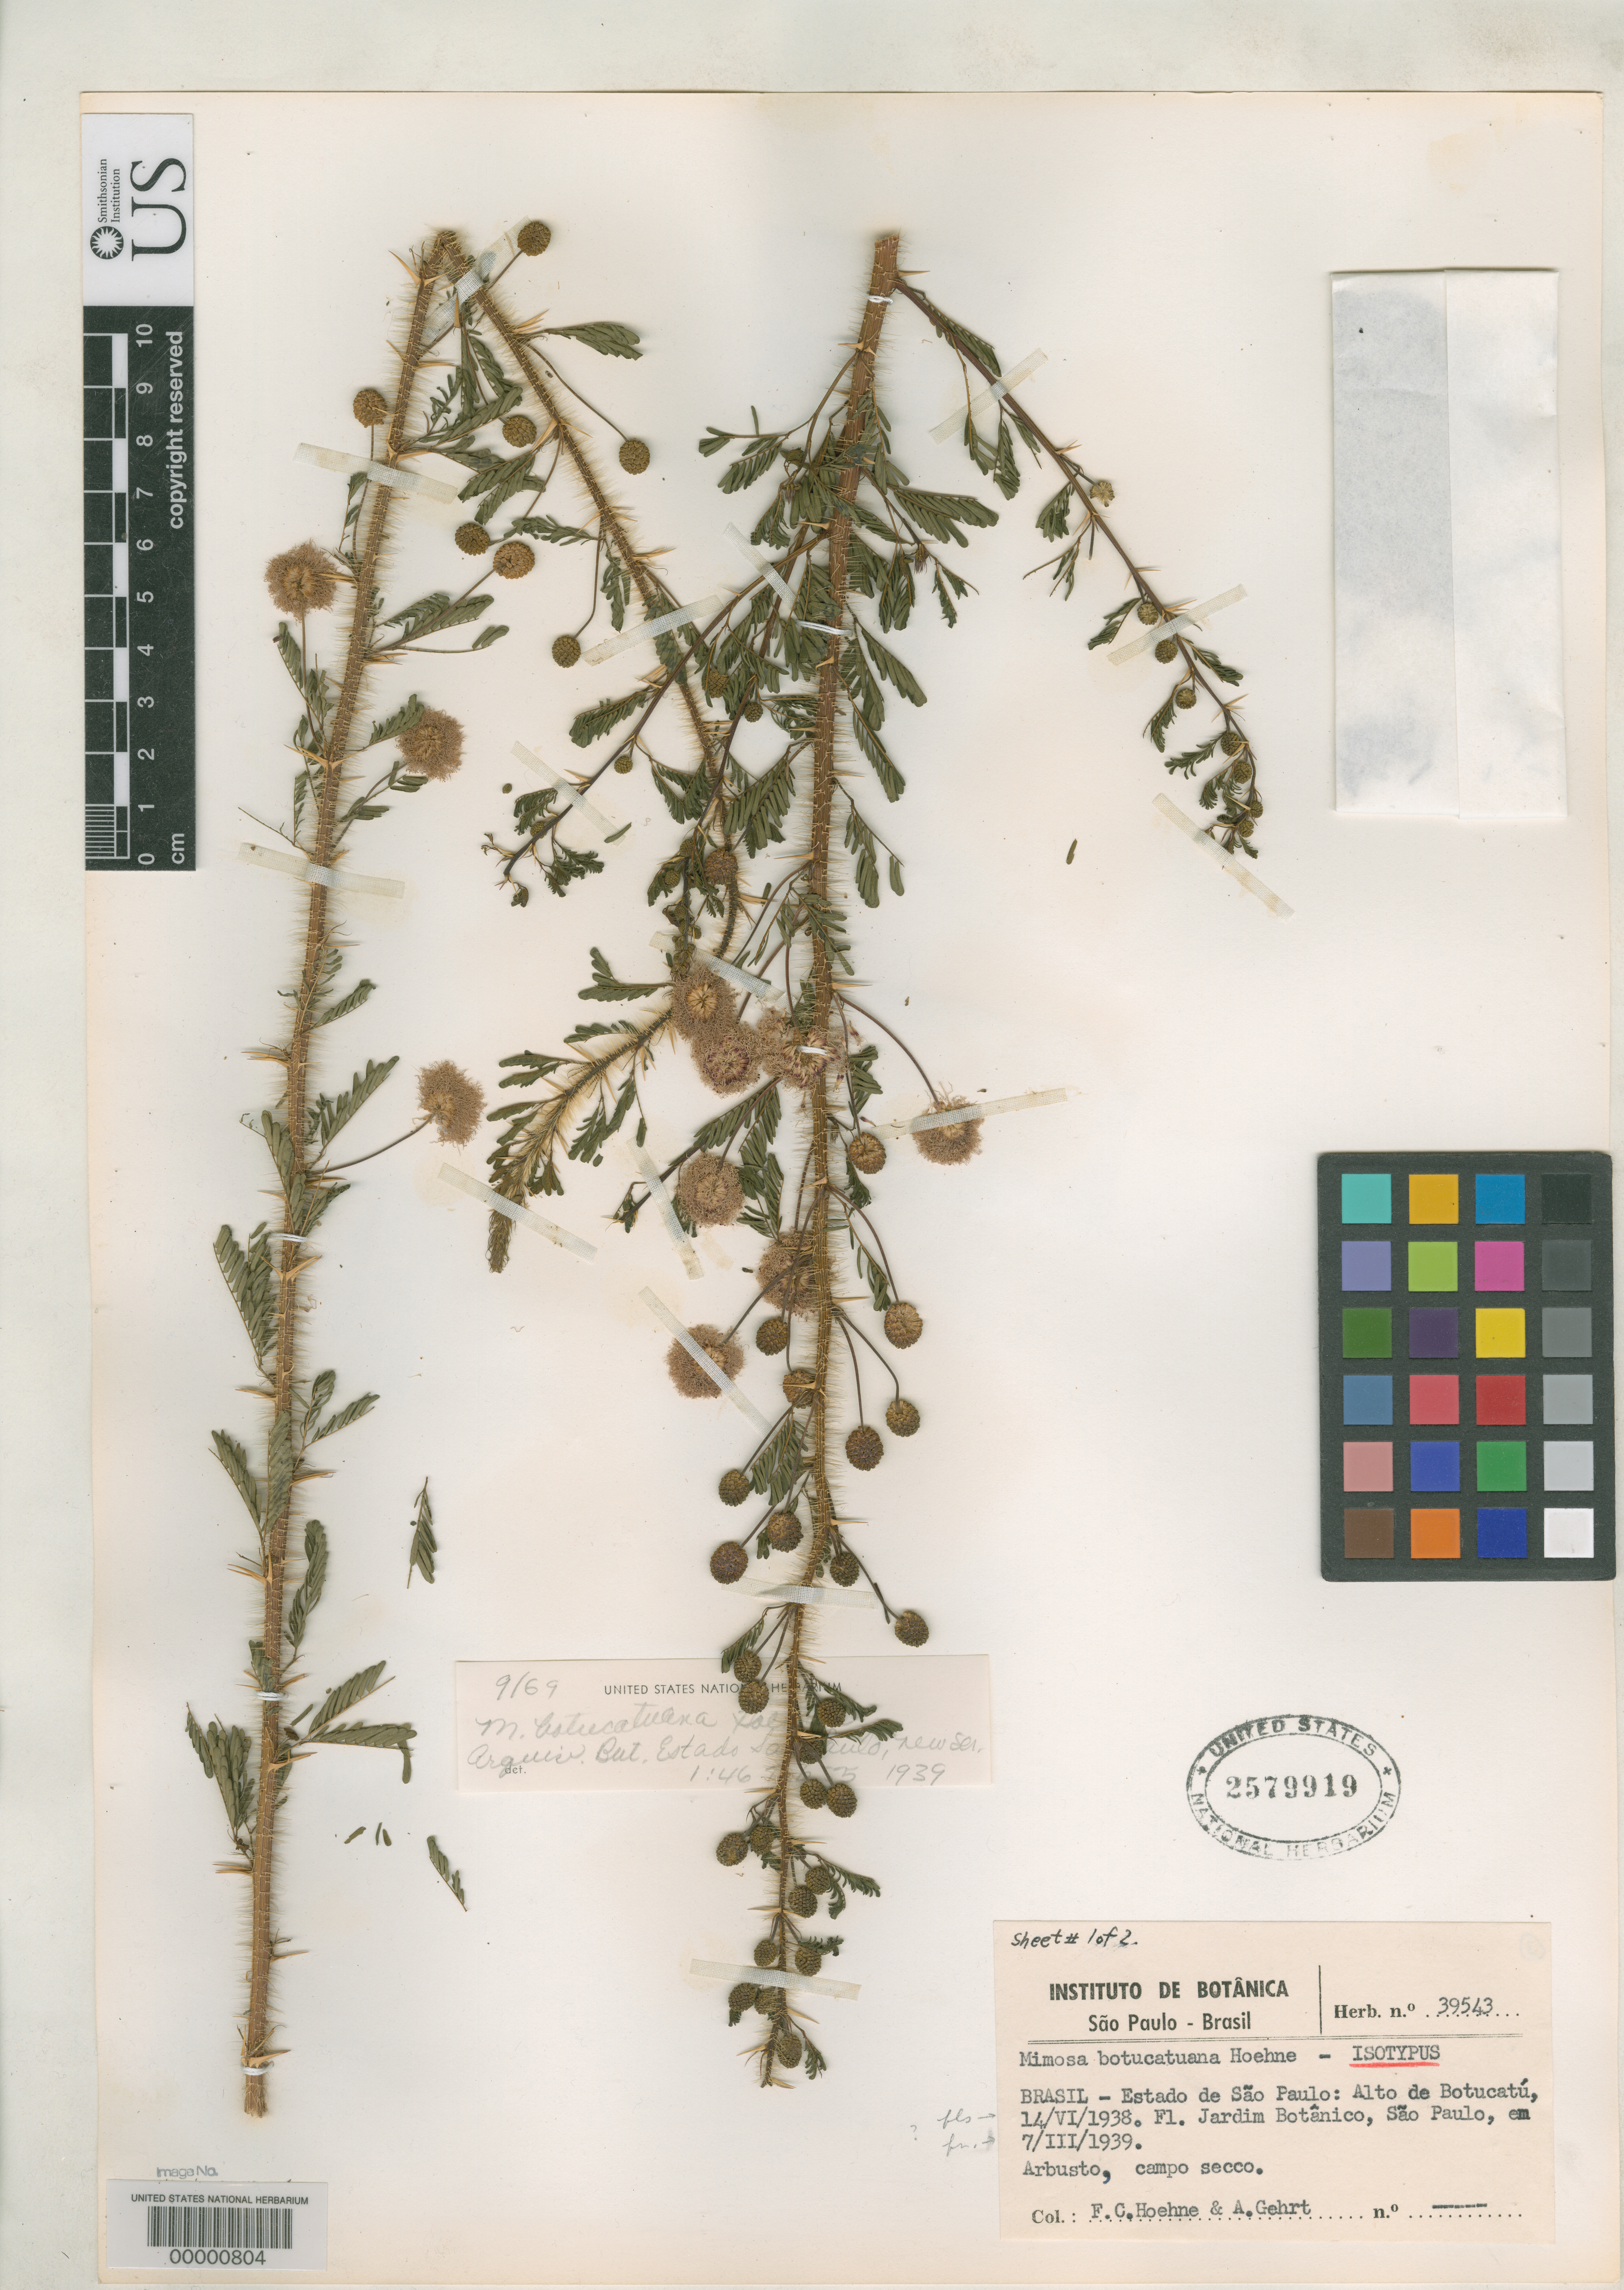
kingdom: Plantae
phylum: Tracheophyta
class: Magnoliopsida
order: Fabales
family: Fabaceae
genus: Mimosa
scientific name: Mimosa botucatuana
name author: Hoehne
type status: Isotype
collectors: F. C. Hoehne & A. Gehrt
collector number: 39543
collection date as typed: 1938 to -- --- 1939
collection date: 1938/1939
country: Brazil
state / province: São Paulo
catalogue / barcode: US 2579919